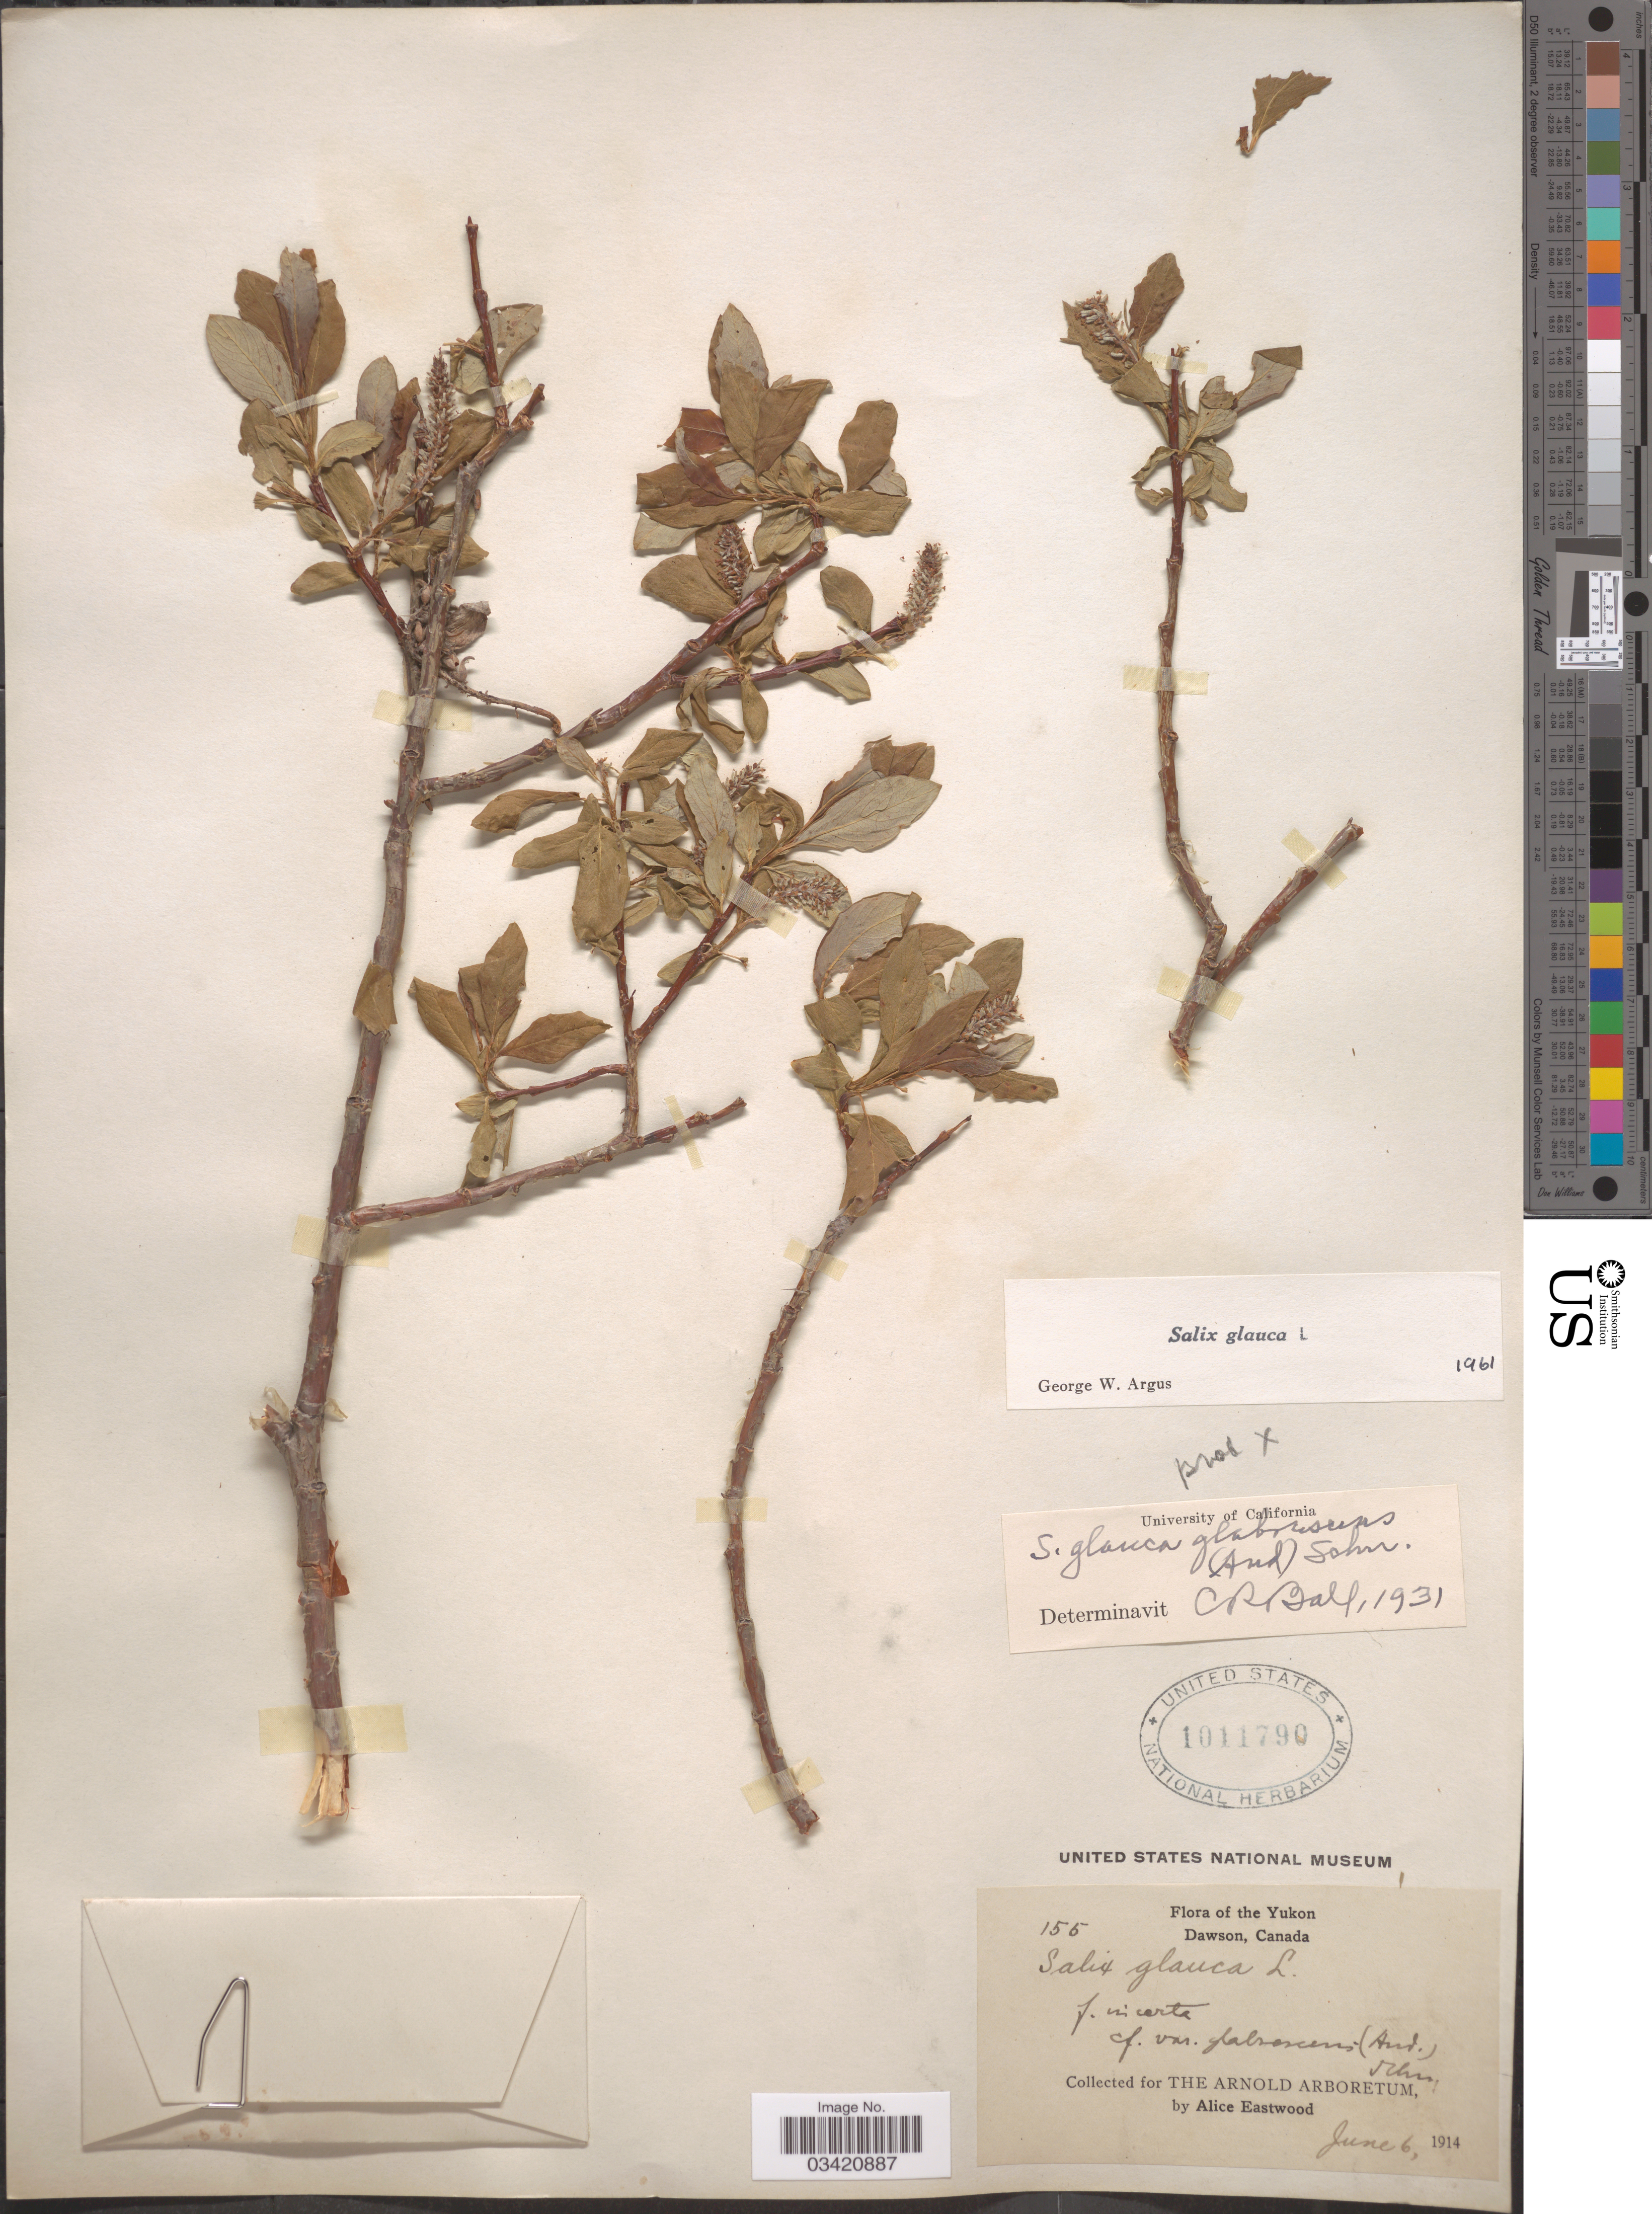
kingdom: Plantae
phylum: Tracheophyta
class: Magnoliopsida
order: Malpighiales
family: Salicaceae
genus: Salix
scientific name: Salix glauca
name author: L.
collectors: A. Eastwood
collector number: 155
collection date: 1914-06-06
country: Canada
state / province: Yukon Territory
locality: Yukon. Dawson.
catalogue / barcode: US 1011790